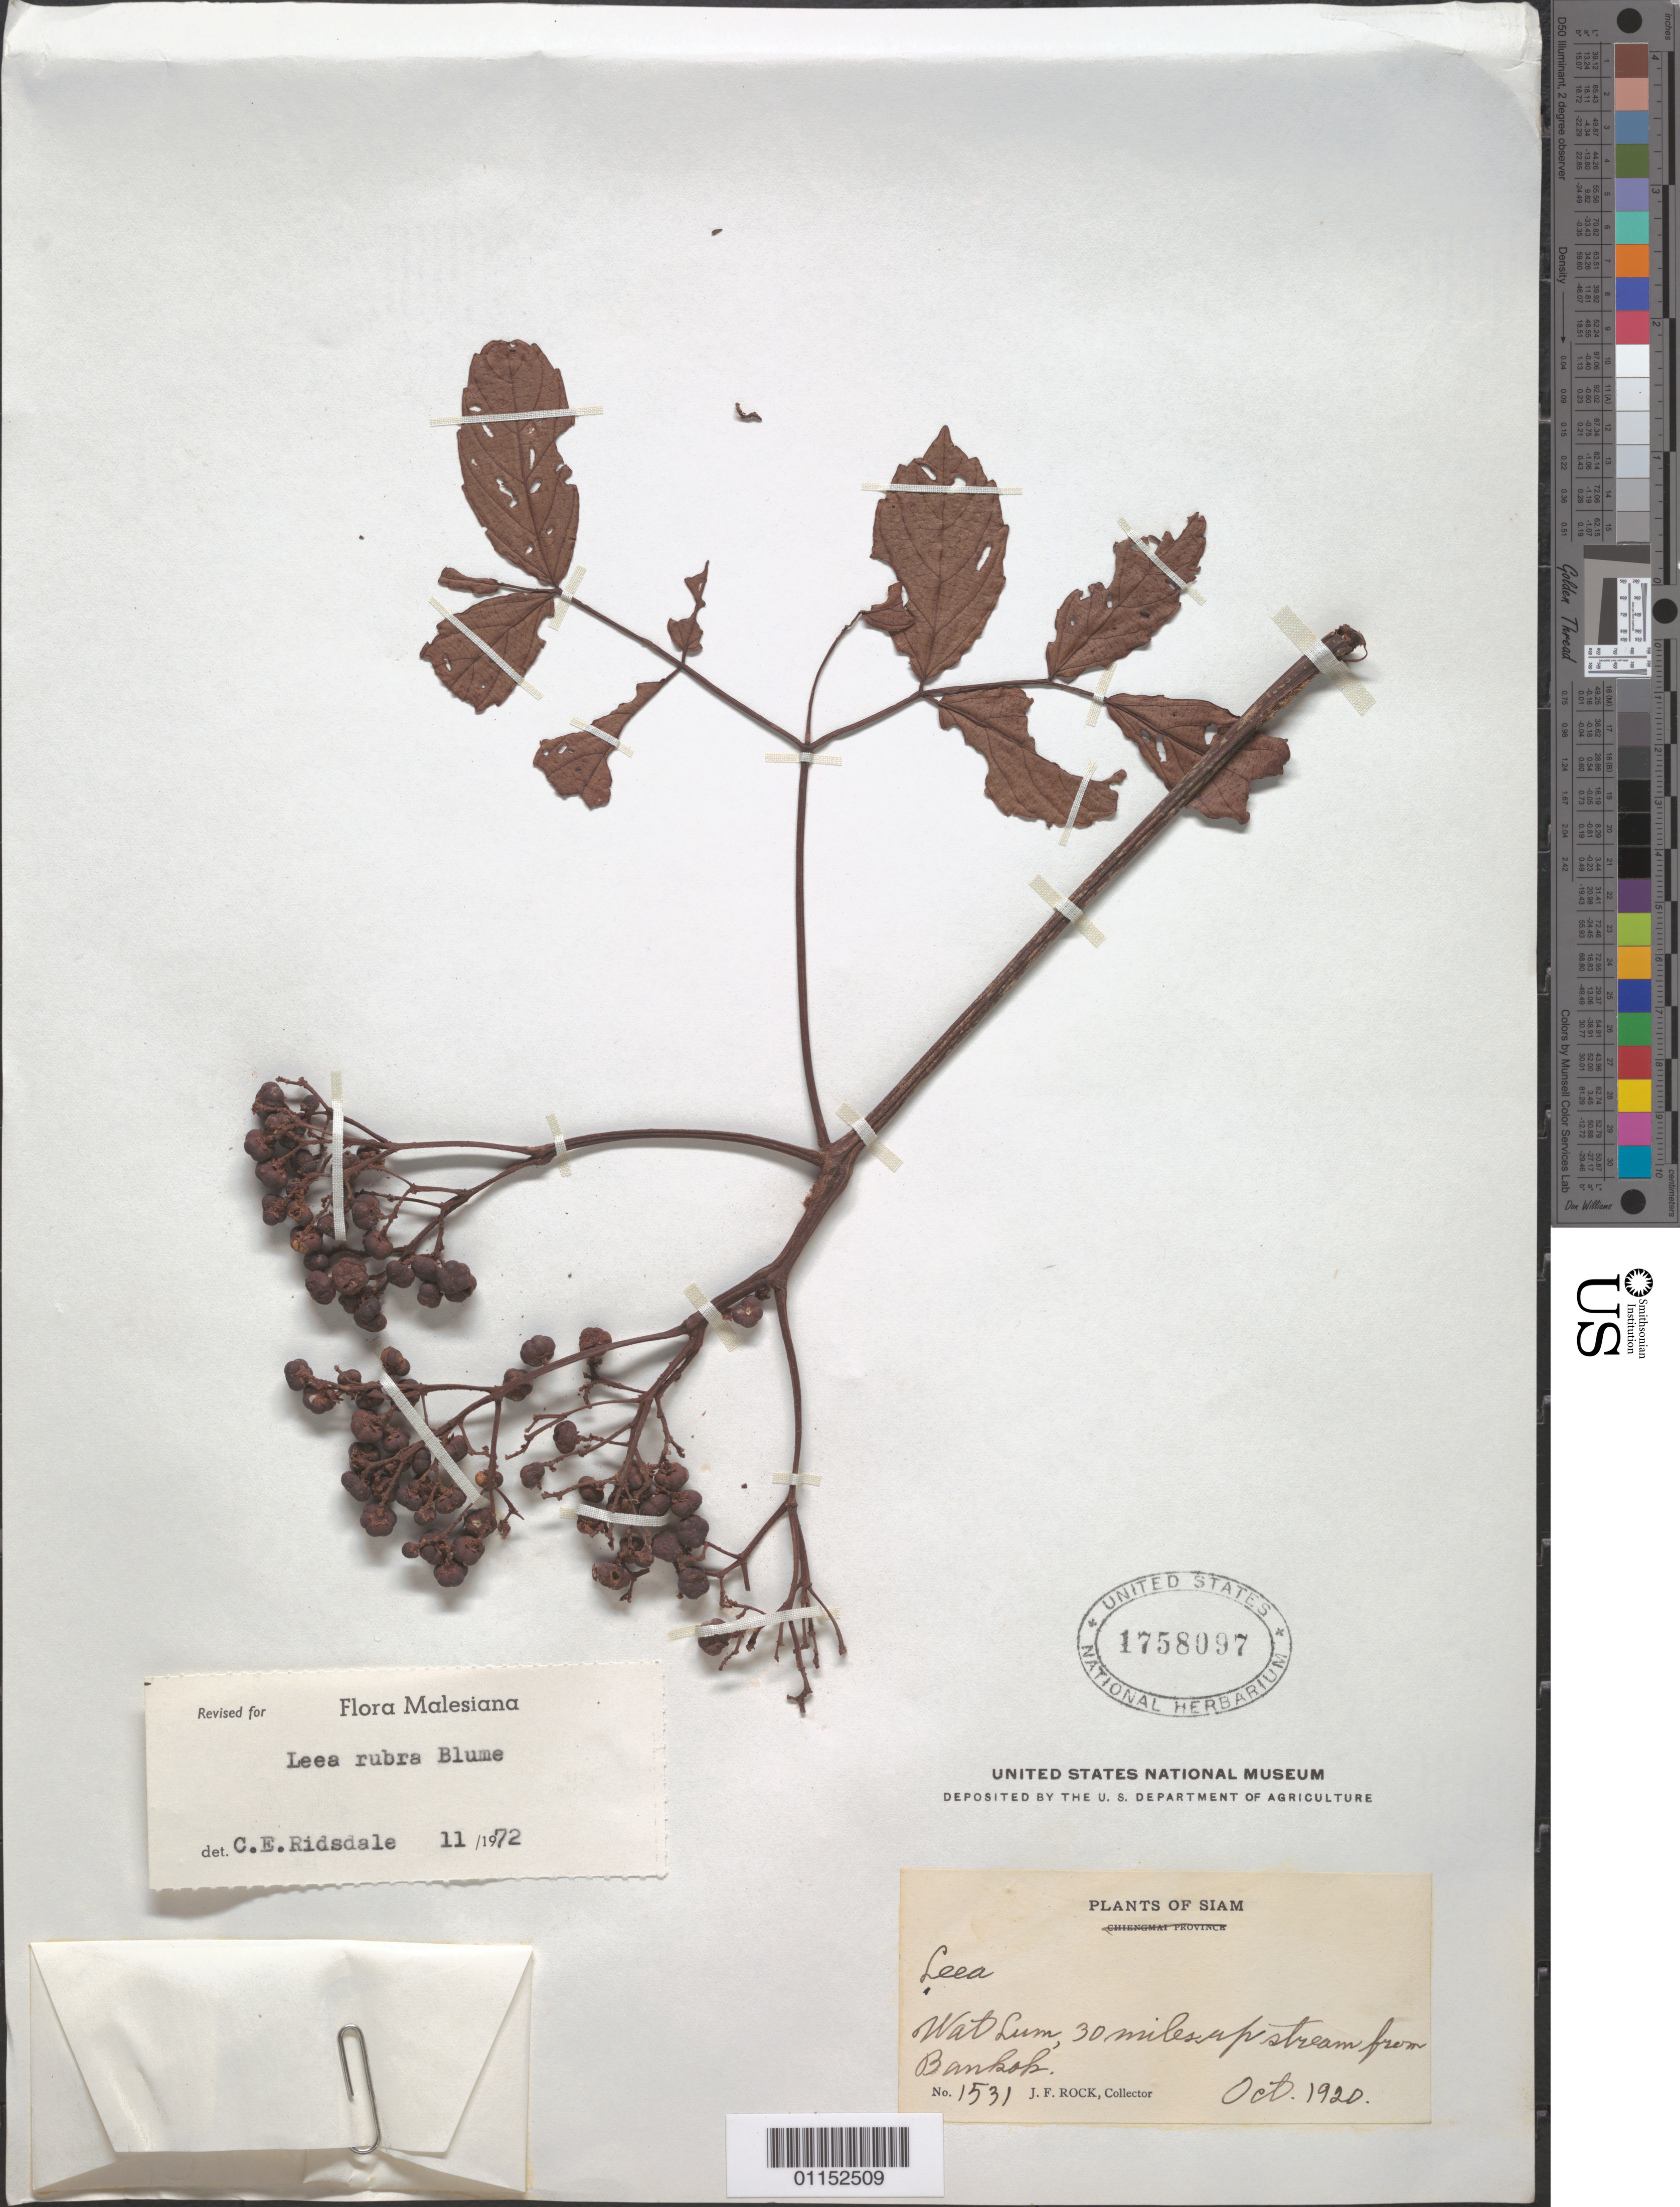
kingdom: Plantae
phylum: Tracheophyta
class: Magnoliopsida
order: Vitales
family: Vitaceae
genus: Leea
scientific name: Leea rubra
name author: Blume & Spreng.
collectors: J. F. Rock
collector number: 1531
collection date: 1920-10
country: Thailand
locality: Wat Lum, 30 mi up stream from Bangkok.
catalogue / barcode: US 1758097